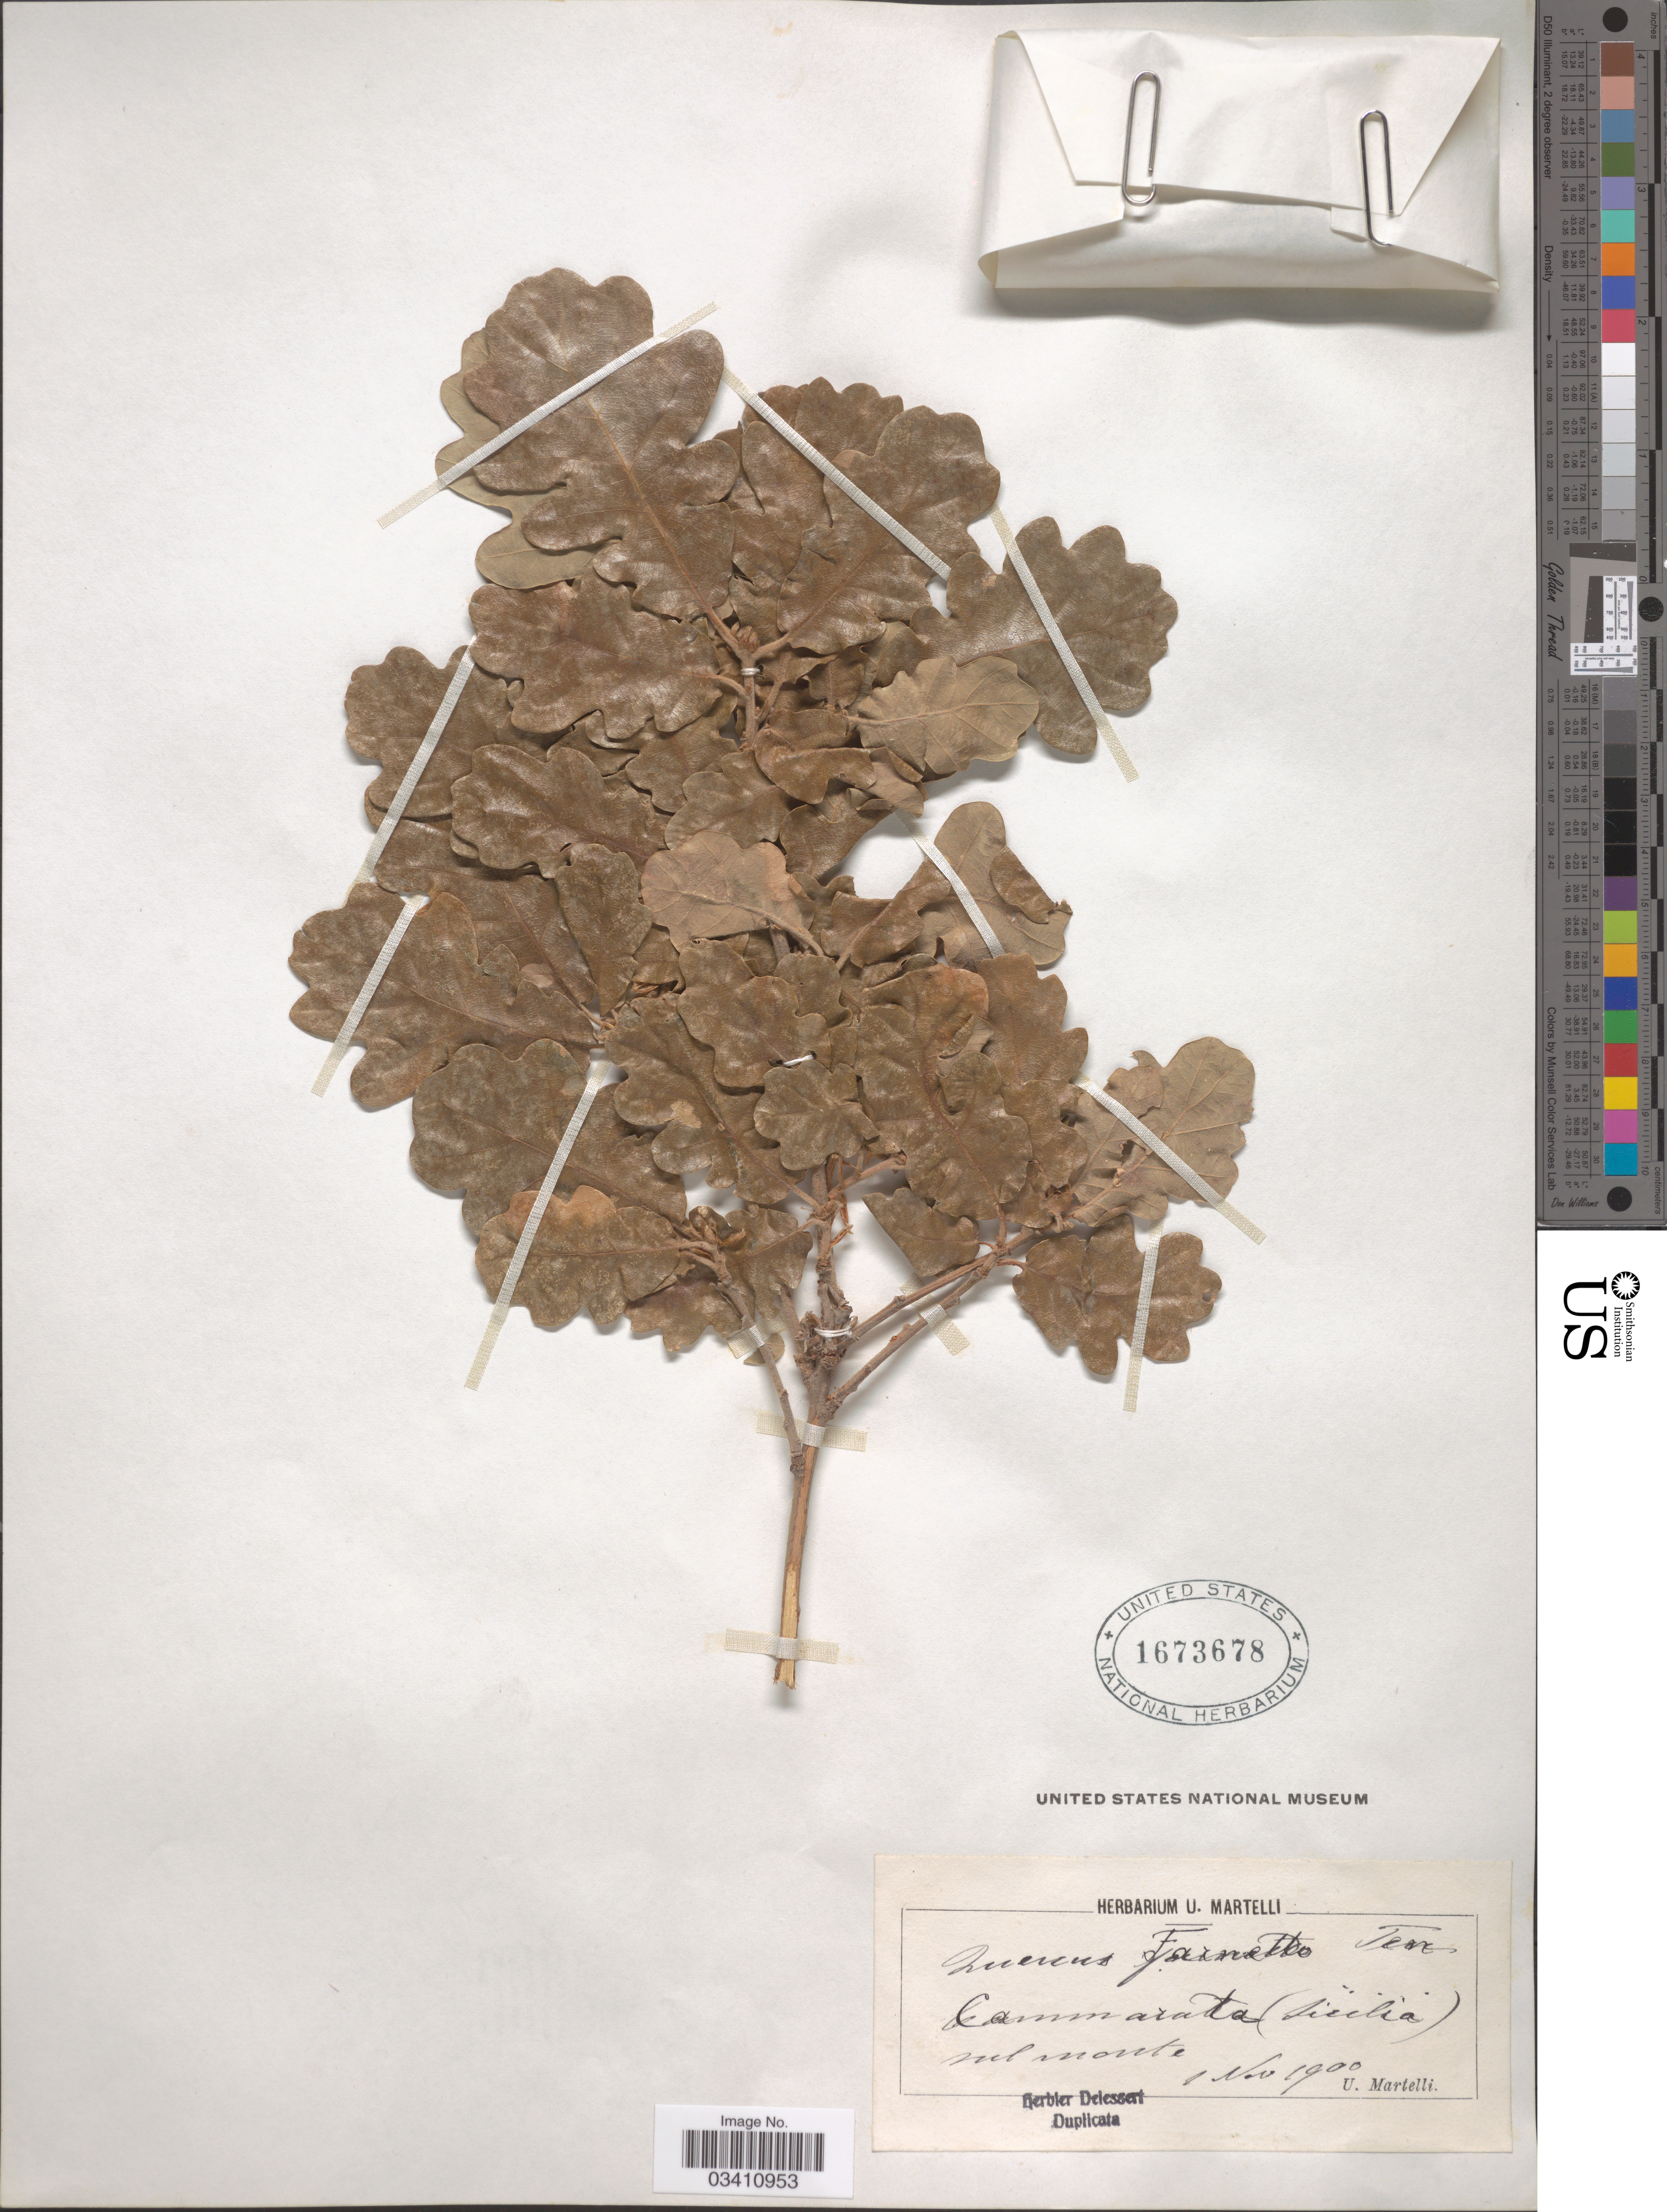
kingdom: Plantae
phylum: Tracheophyta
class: Magnoliopsida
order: Fagales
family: Fagaceae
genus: Quercus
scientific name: Quercus farnetto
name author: Ten.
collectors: U. Martelli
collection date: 1900-11-01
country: Italy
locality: Cammarata (Sicilia) zul [interpreted] monte.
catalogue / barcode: US 1673678